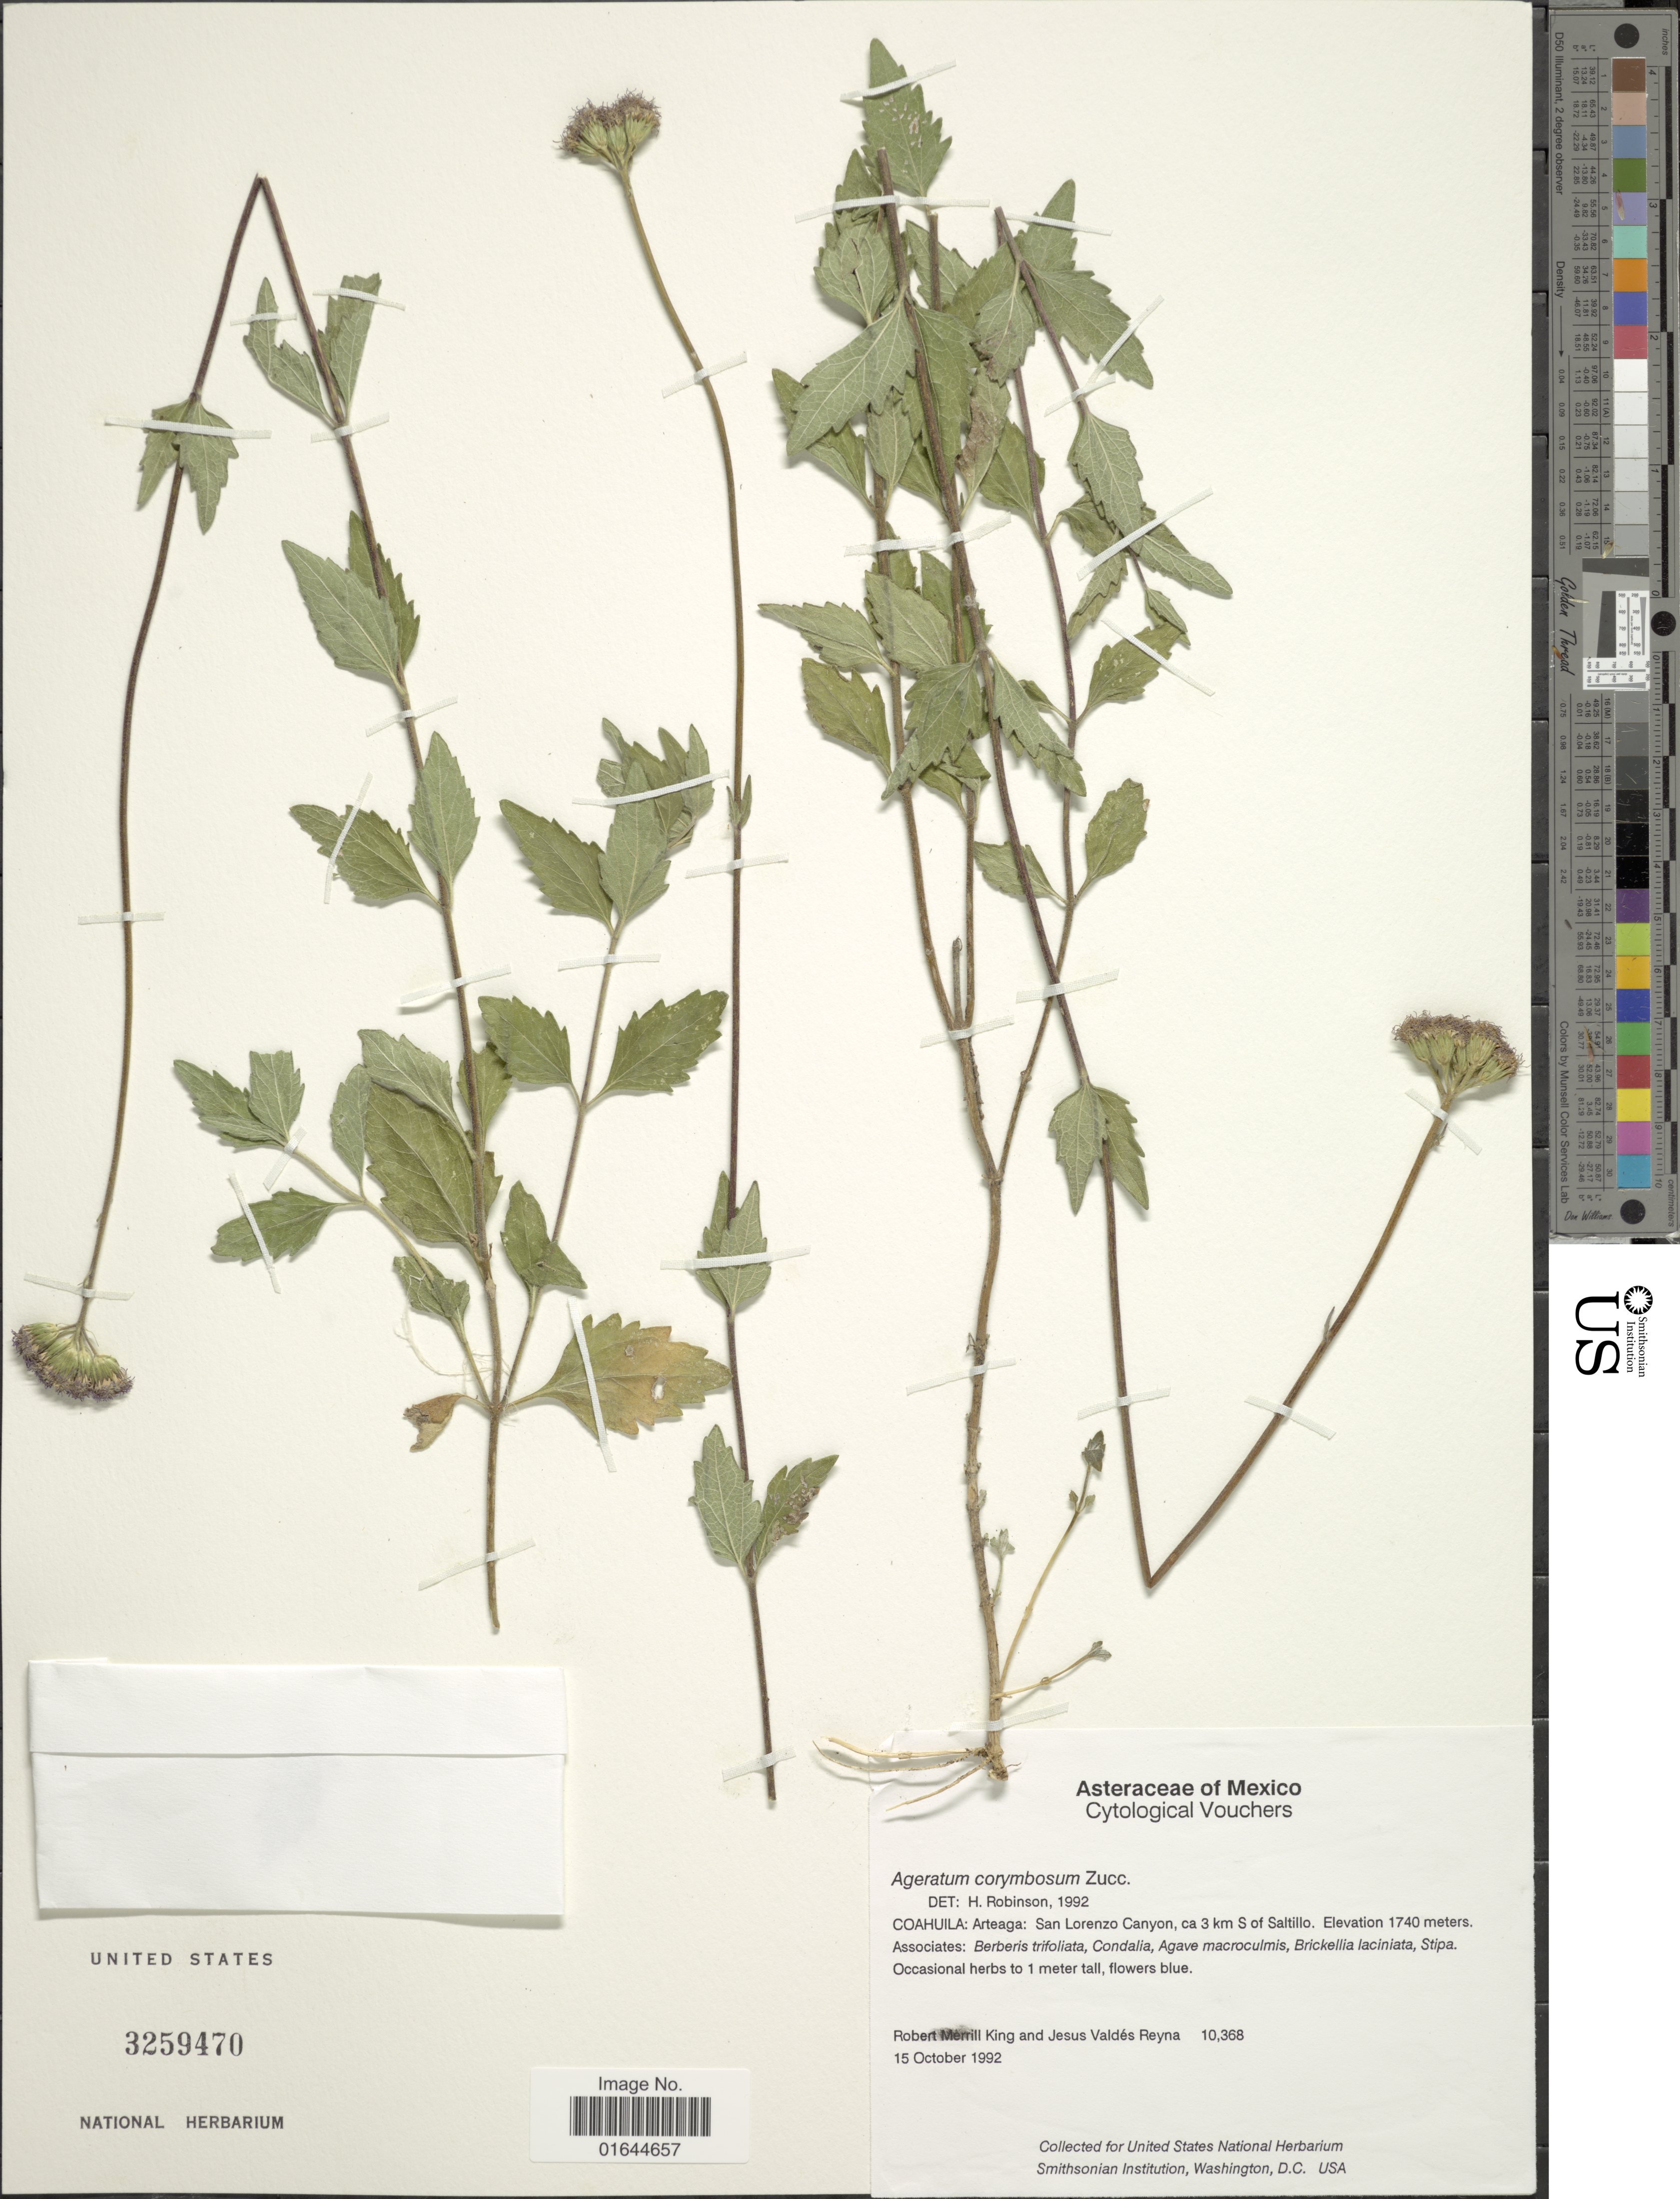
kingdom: Plantae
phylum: Tracheophyta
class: Magnoliopsida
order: Asterales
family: Asteraceae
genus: Ageratum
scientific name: Ageratum corymbosum f. corymbosum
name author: Zuccagni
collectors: R. M. King & J. Valdés-Reyna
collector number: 10368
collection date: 1992-10-15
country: Mexico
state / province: Coahuila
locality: Coahuila: Arteaga: San Lorenzo Canyon , ca 3 km S of Saltillo.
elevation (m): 1740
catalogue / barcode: US 3259470